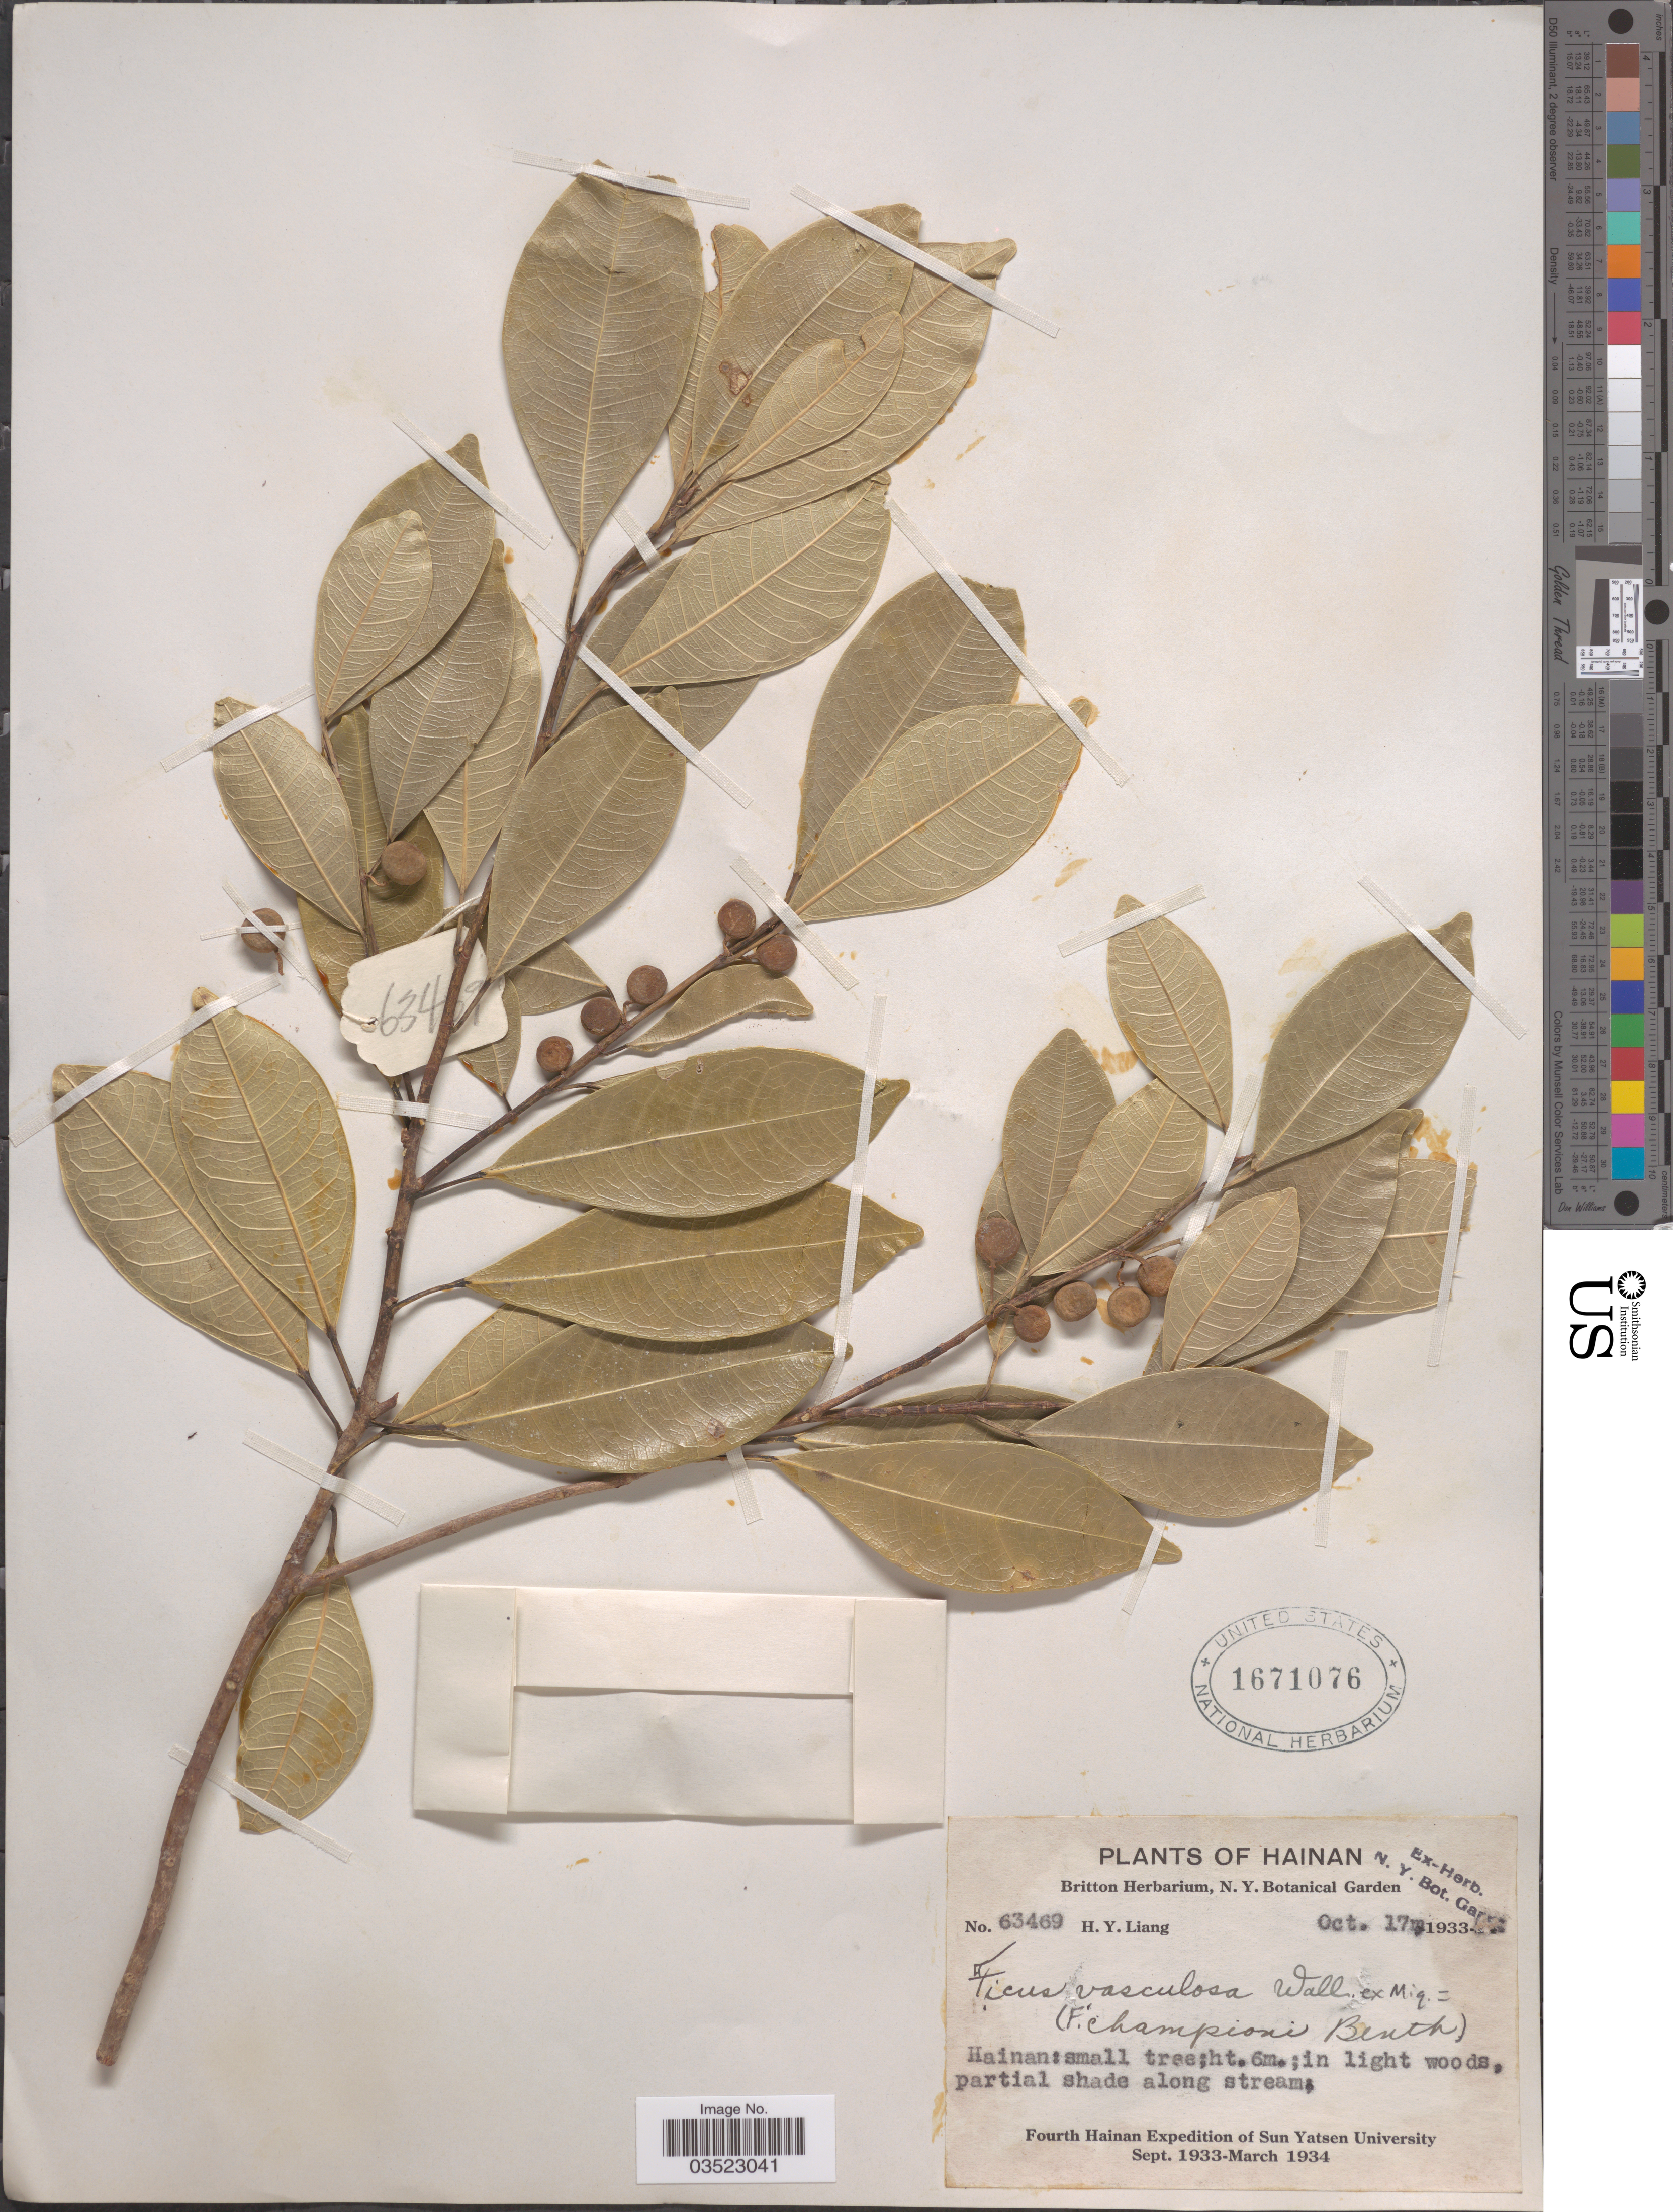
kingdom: Plantae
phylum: Tracheophyta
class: Magnoliopsida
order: Rosales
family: Moraceae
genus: Ficus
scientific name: Ficus vasculosa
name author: Wall. ex Miq.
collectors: H. Y. Liang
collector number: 63469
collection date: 1933-10-17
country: China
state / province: Hainan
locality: Fourth Hainan Expedition of Sun Yatsen University Sept. 1933-March 1934.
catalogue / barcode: US 1671076